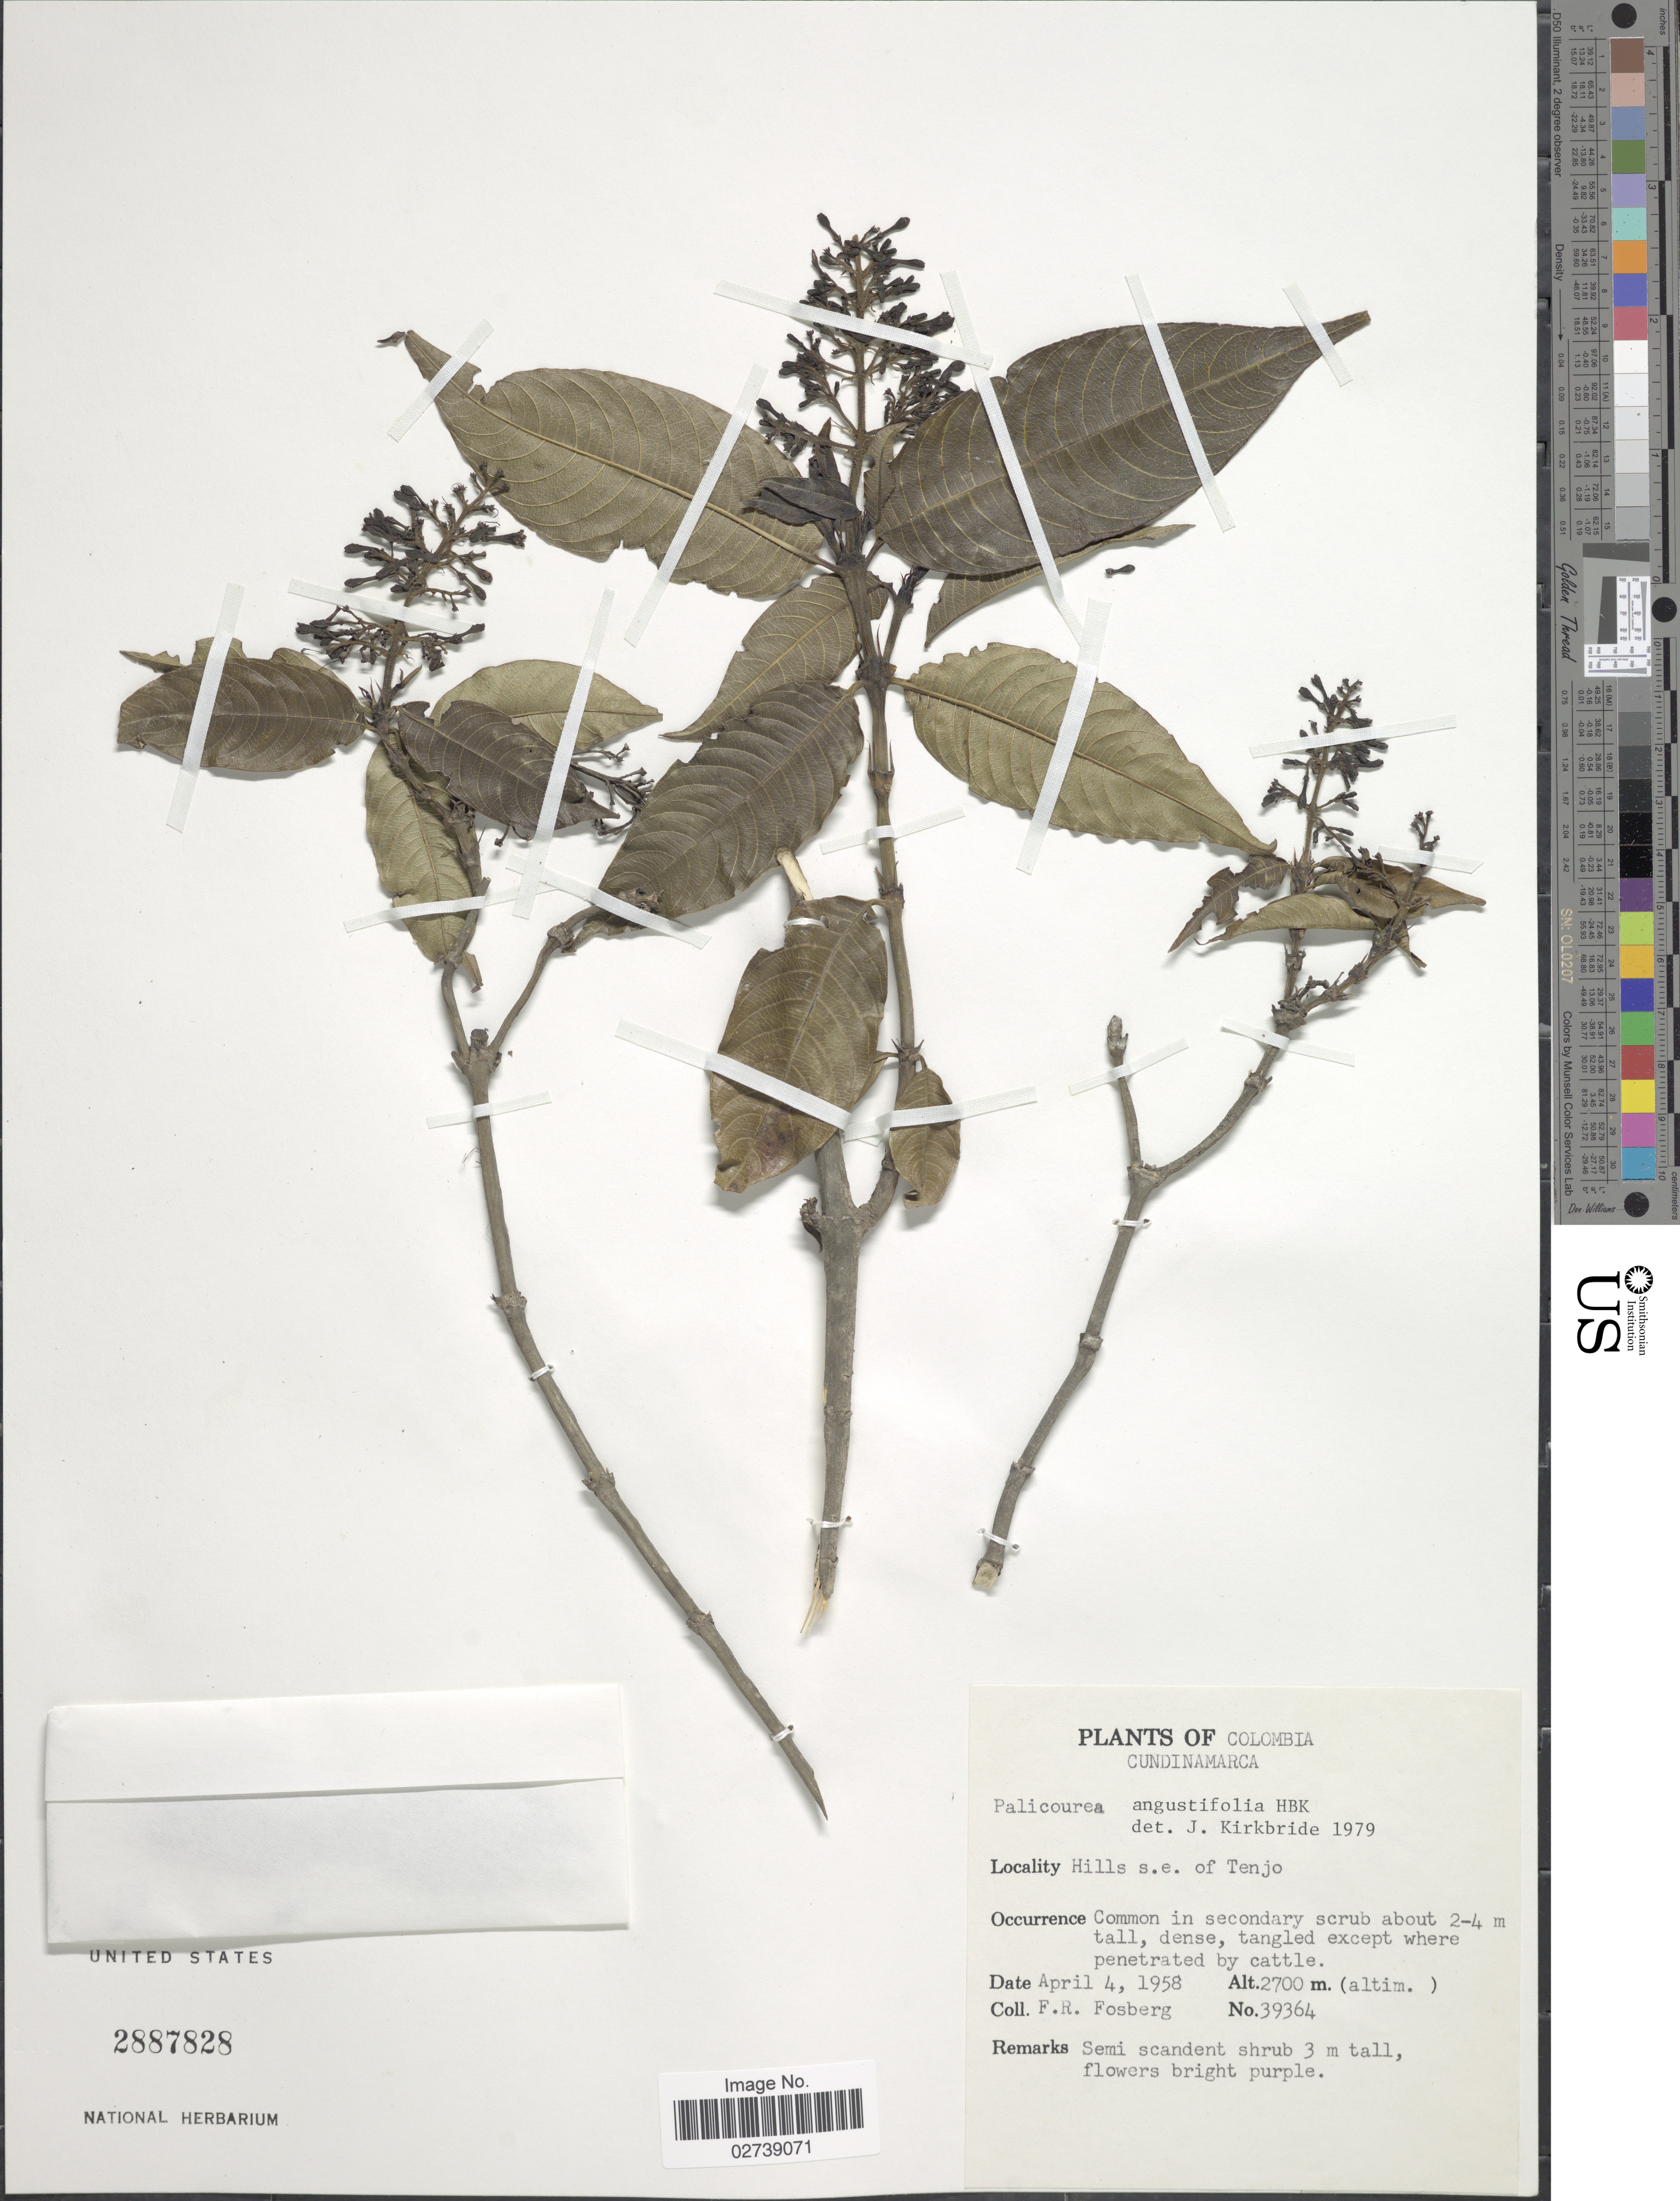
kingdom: Plantae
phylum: Tracheophyta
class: Magnoliopsida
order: Gentianales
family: Rubiaceae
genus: Palicourea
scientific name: Palicourea angustifolia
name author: Kunth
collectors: F. R. Fosberg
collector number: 39364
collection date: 1958-04-04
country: Colombia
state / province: Cundinamarca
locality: Colombia, Cundinamarca, Hills s.e. of Tenjo.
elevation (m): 2700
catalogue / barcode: US 2887828